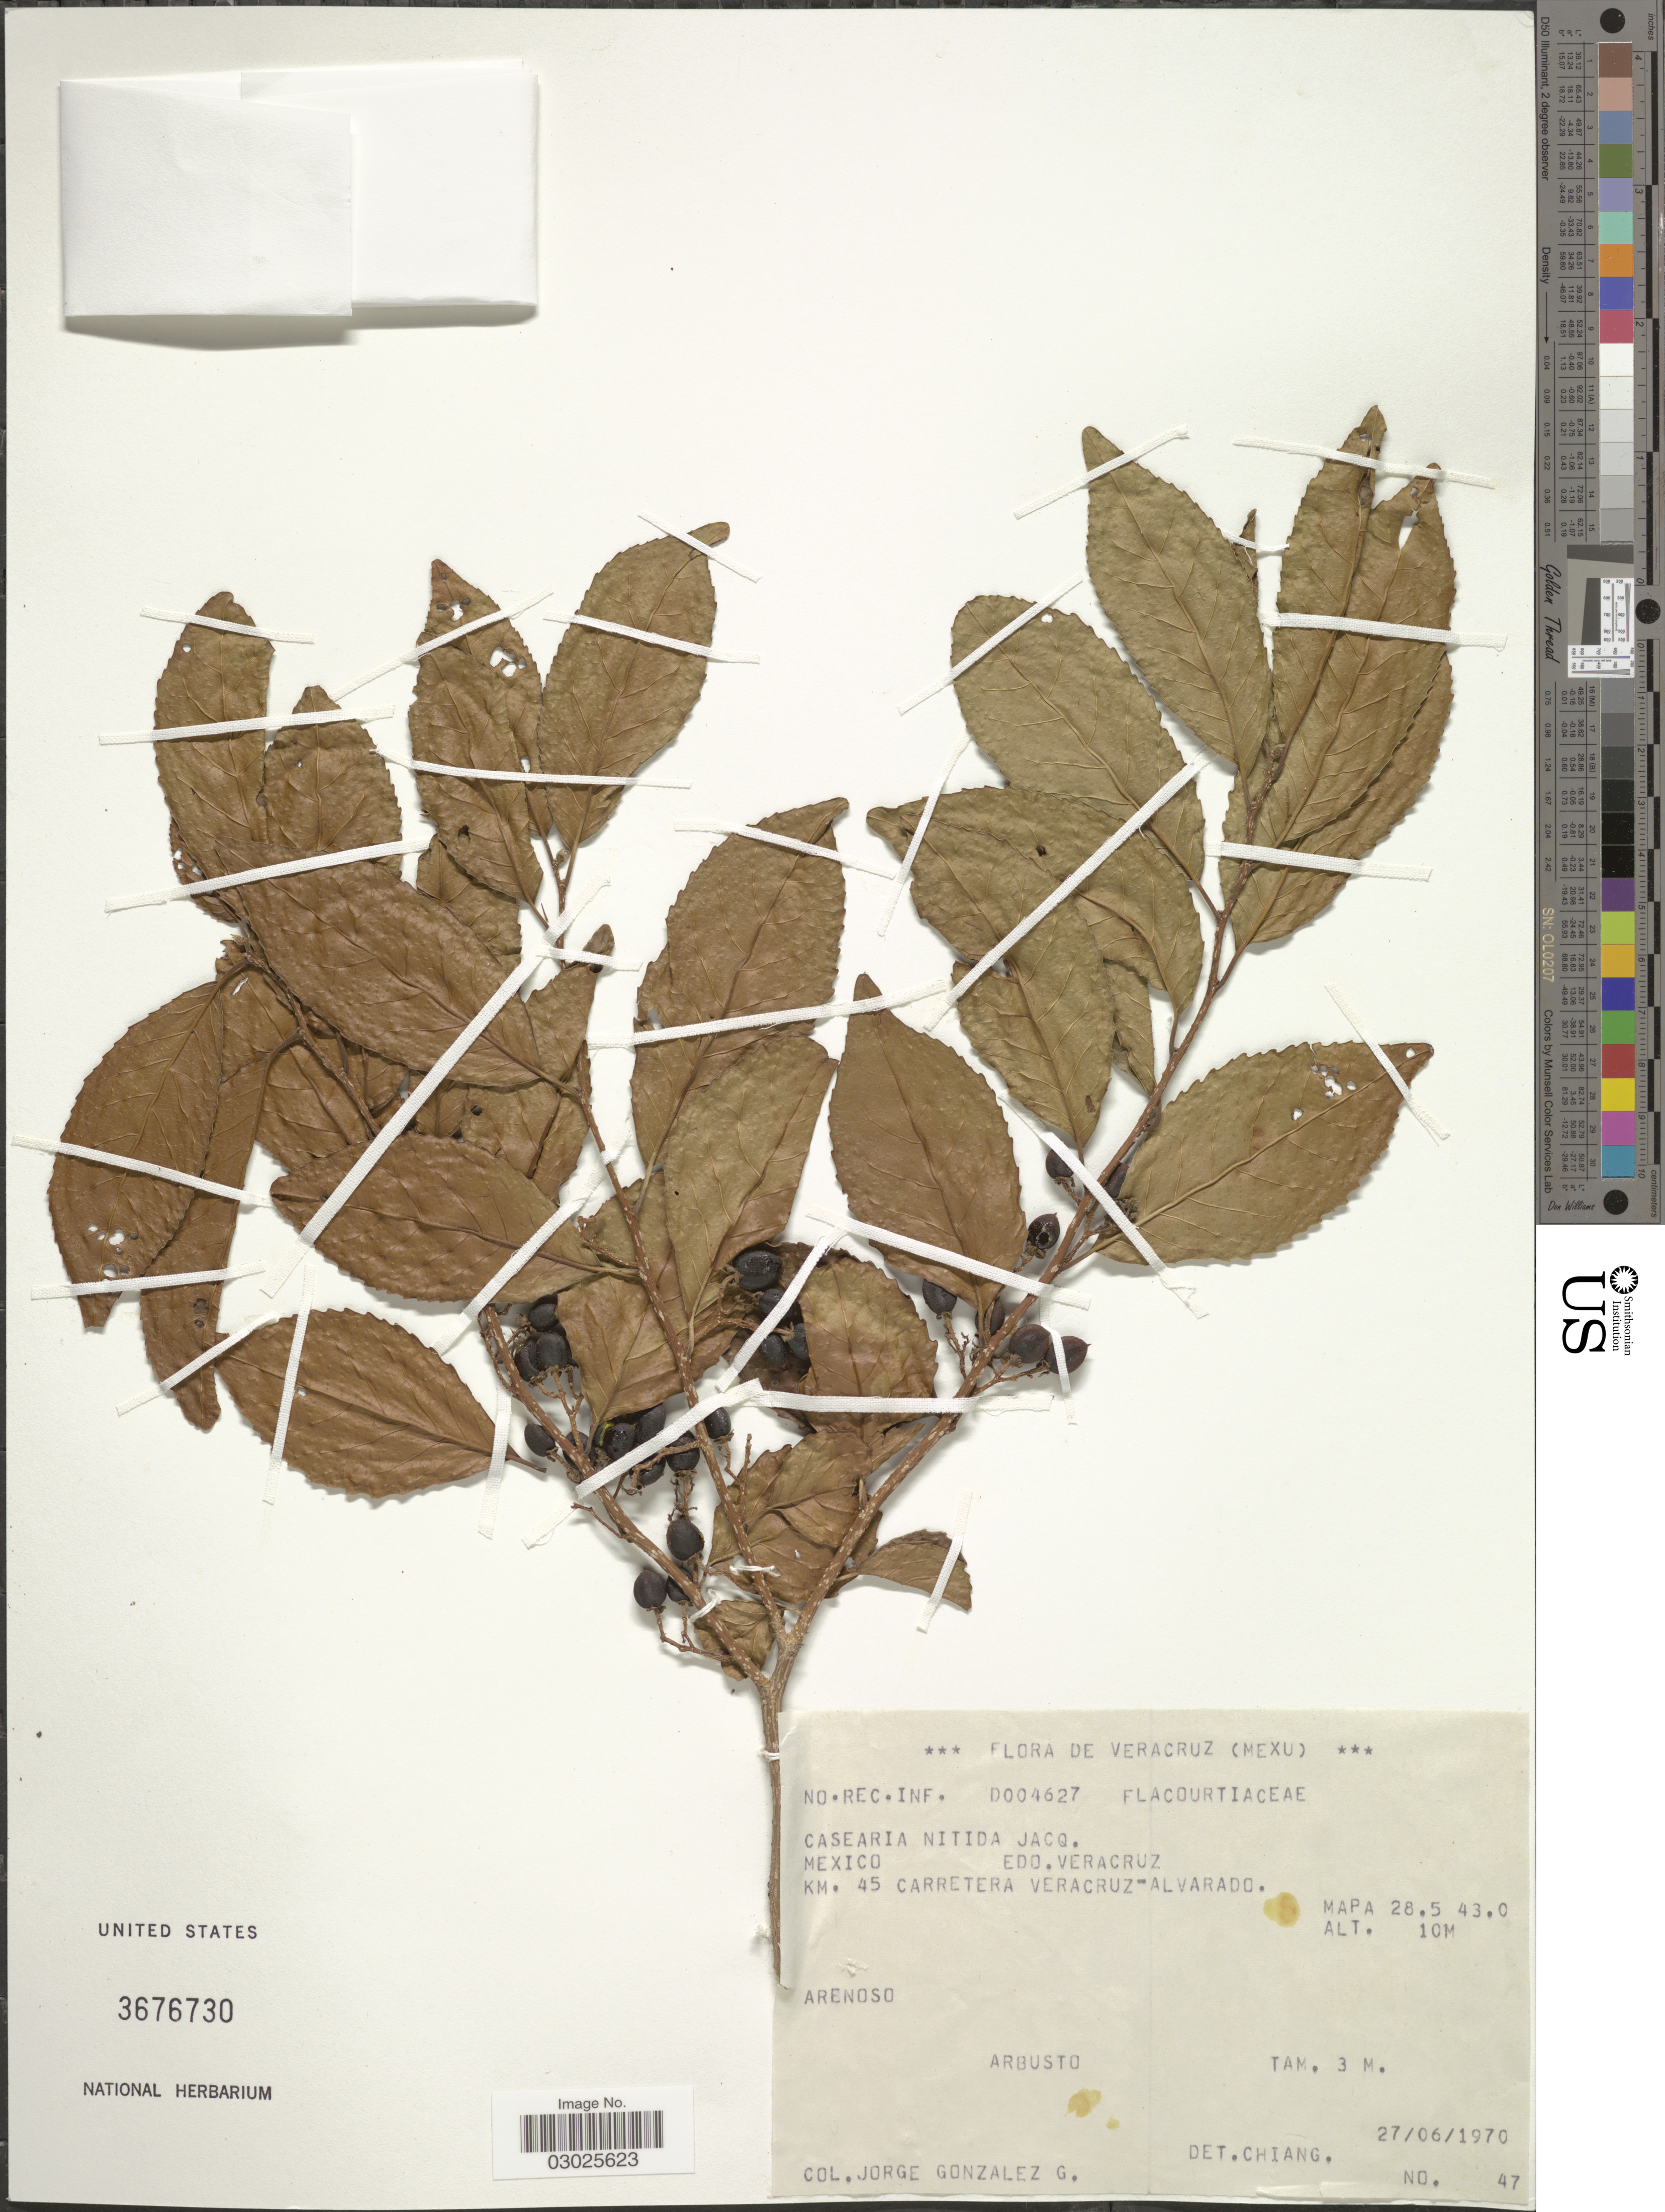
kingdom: Plantae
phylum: Tracheophyta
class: Magnoliopsida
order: Malpighiales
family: Salicaceae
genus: Casearia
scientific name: Casearia nitida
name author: (L.) Jacq.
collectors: J. Gonzalez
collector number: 47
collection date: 1907-06-27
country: Mexico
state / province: Veracruz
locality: Veracruz. Km. 45 Carretera Veracruz-Alvarado. Mapa 28.5 43.0. Arenoso.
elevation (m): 10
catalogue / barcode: US 3676730